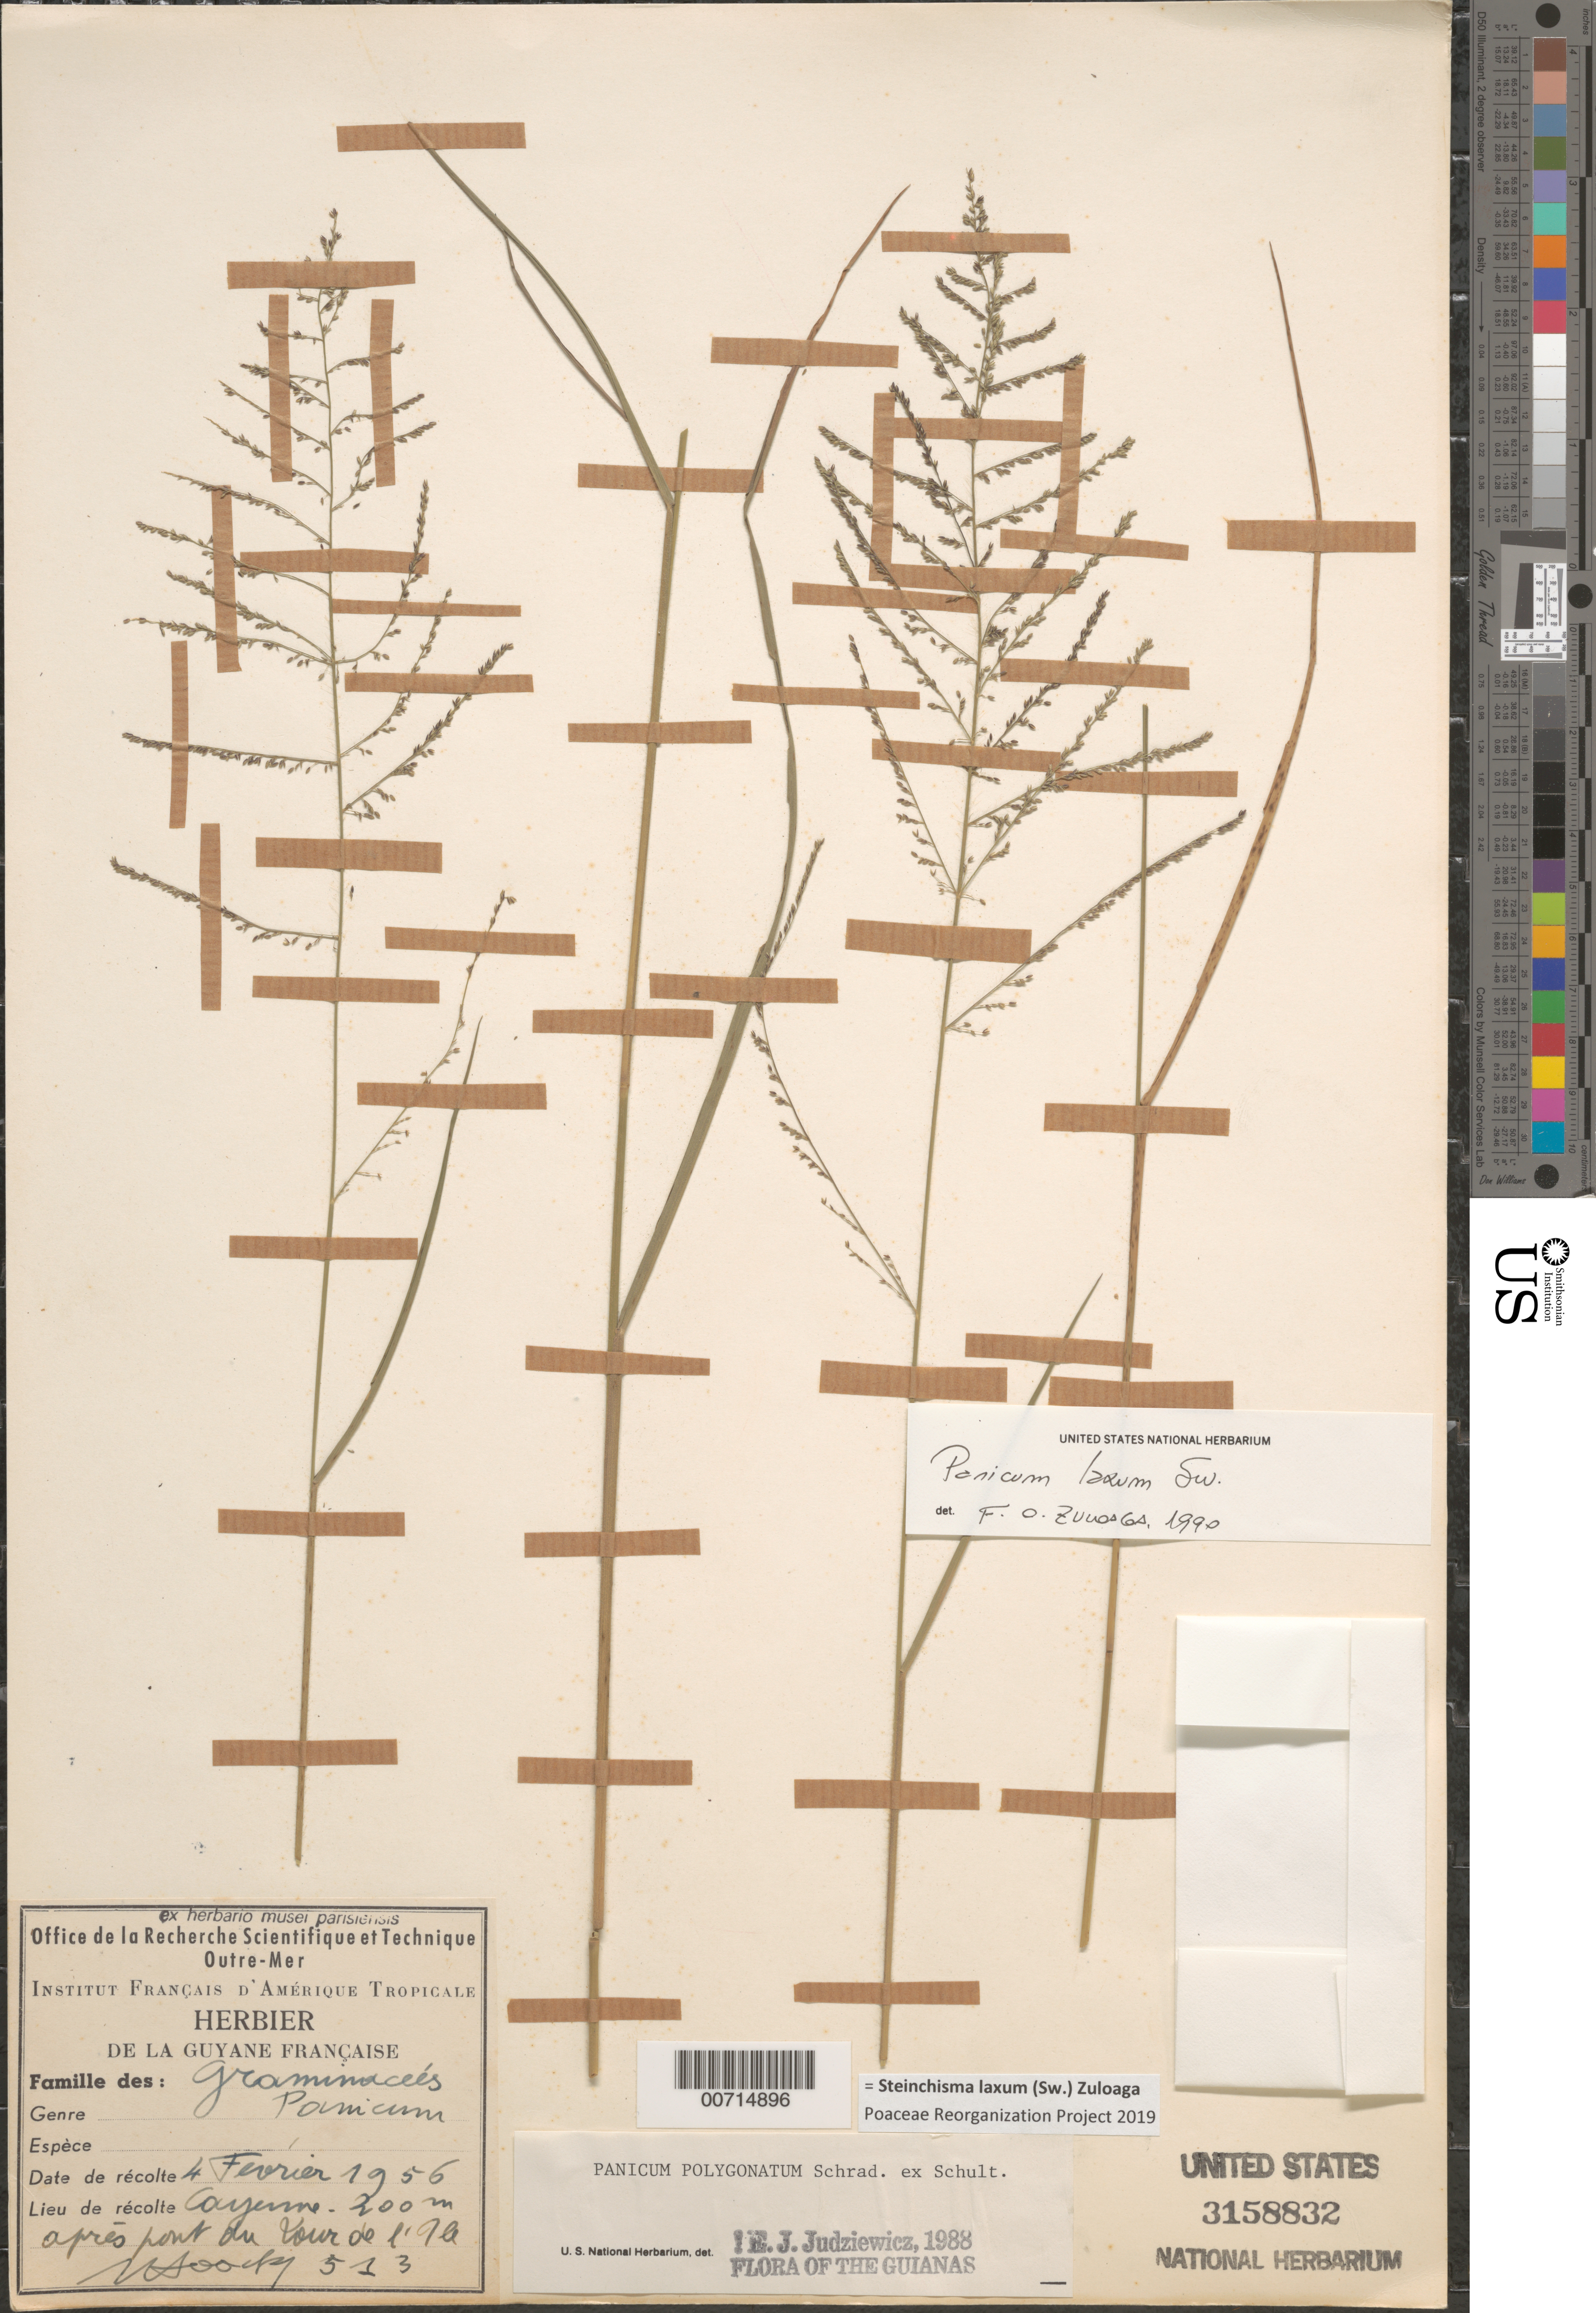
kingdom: Plantae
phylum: Tracheophyta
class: Liliopsida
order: Poales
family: Poaceae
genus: Steinchisma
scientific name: Steinchisma laxum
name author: (Sw.) Zuloaga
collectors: J. Hoock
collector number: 513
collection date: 1956-02-04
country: French Guiana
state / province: Cayenne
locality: Aprés pont du tour de l'Ile.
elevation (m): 200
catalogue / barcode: US 3158832